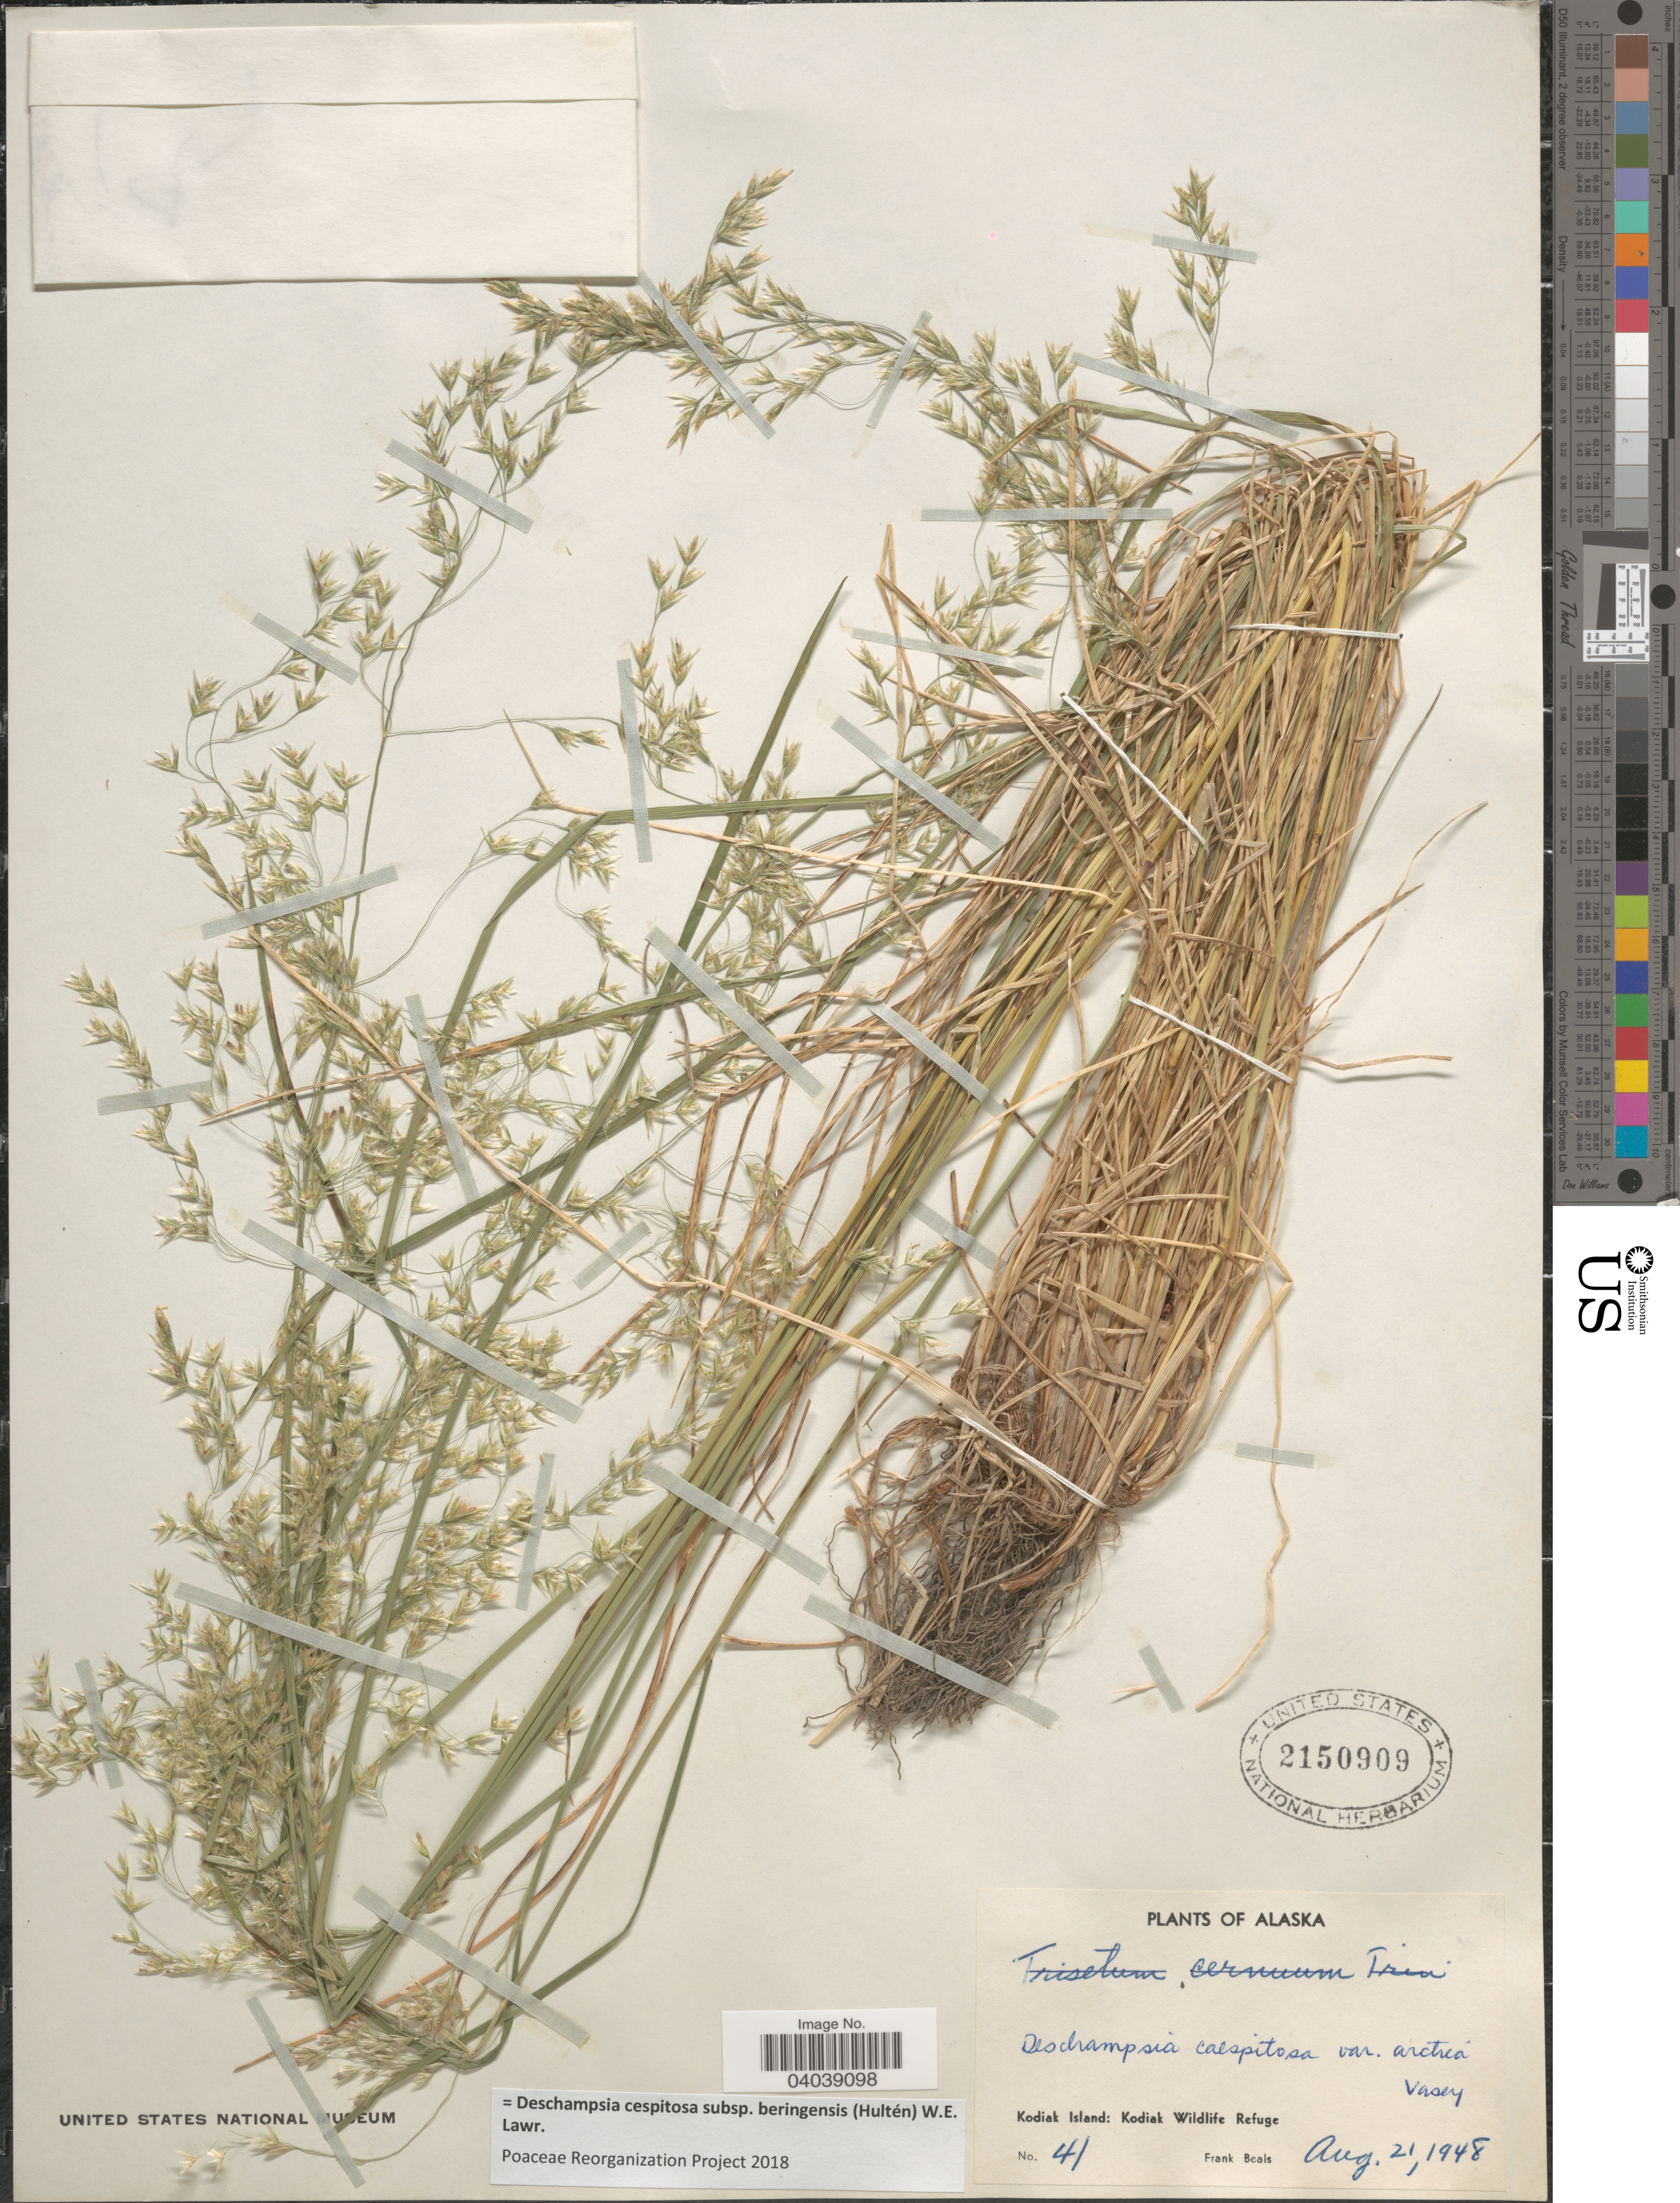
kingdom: Plantae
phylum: Tracheophyta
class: Liliopsida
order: Poales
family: Poaceae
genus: Deschampsia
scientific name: Deschampsia cespitosa subsp. beringensis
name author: (Hultén) Lawrence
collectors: F. Beals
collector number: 41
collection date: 1948-08-21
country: United States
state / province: Alaska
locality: Kodiak Island: Kodiak Wildlife Refuge.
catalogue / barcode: US 2150909